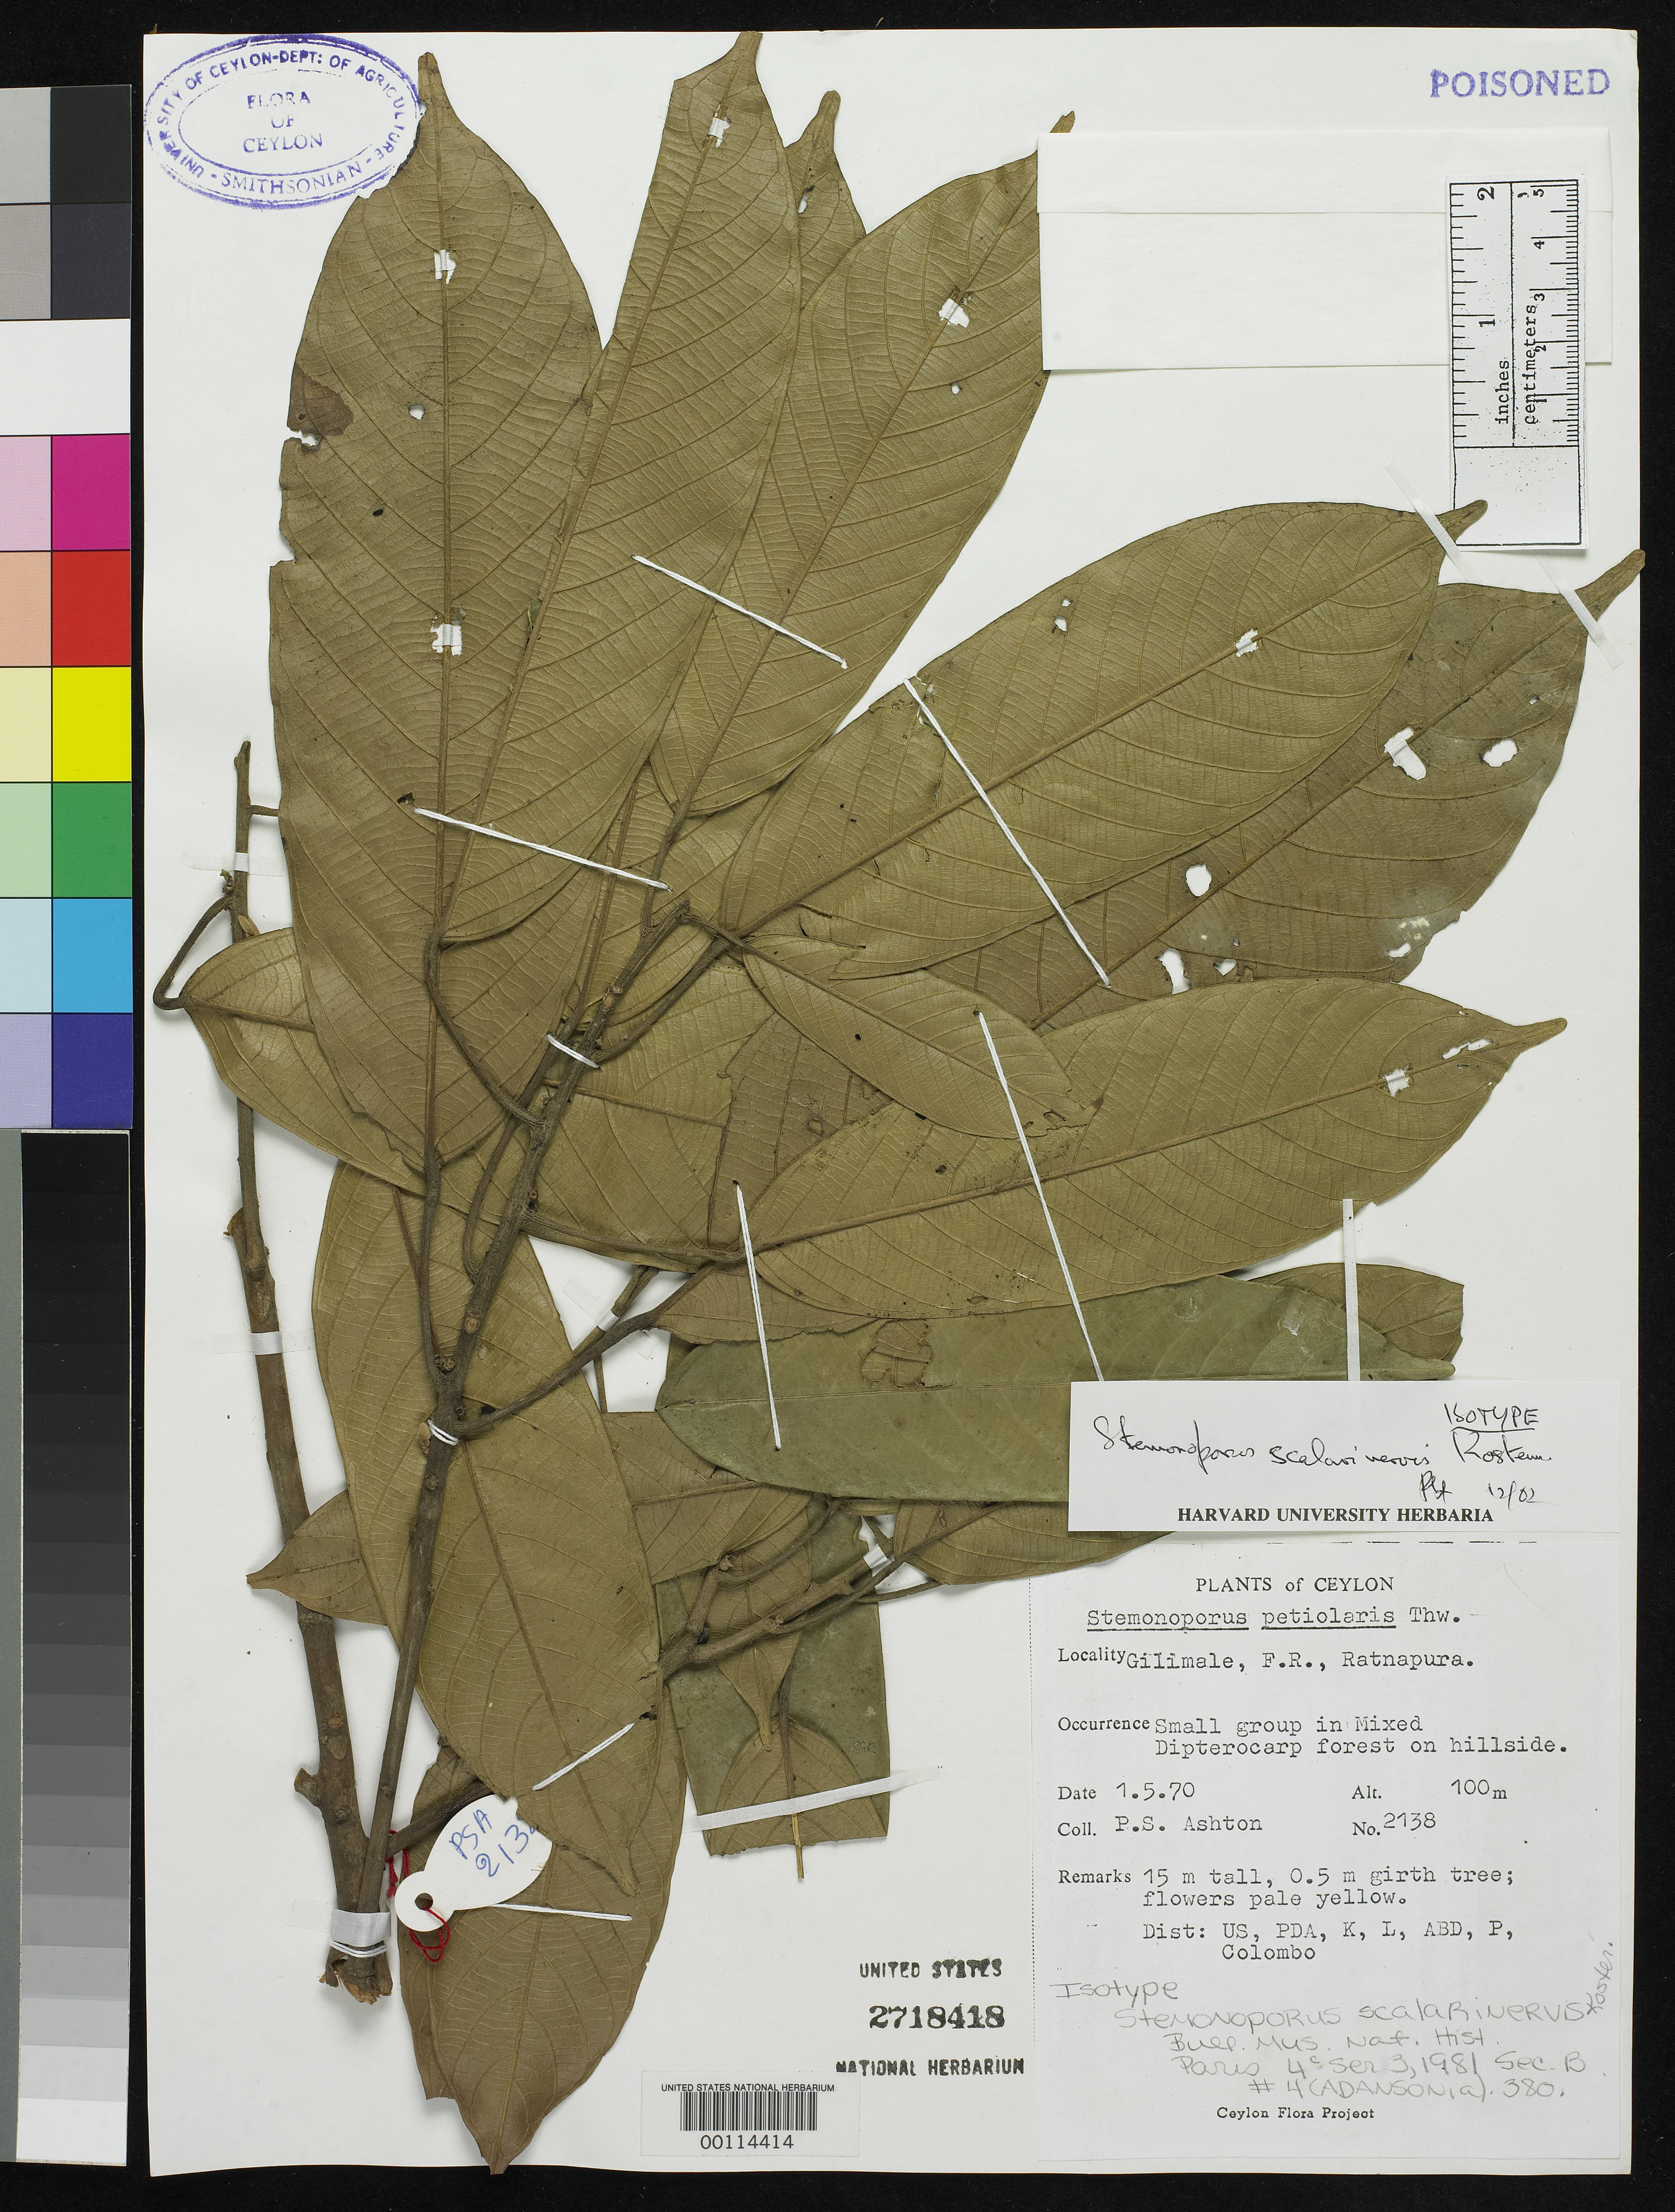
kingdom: Plantae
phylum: Tracheophyta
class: Magnoliopsida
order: Malvales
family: Dipterocarpaceae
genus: Stemonoporus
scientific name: Stemonoporus scalarinervis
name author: Kosterm.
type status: Isotype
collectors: P. S. Ashton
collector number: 2138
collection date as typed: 01 May 1970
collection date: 1970-05-01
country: Sri Lanka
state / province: Sabaragamuwa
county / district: Ratnapura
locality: Gilimale F.R.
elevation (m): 100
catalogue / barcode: US 2718418